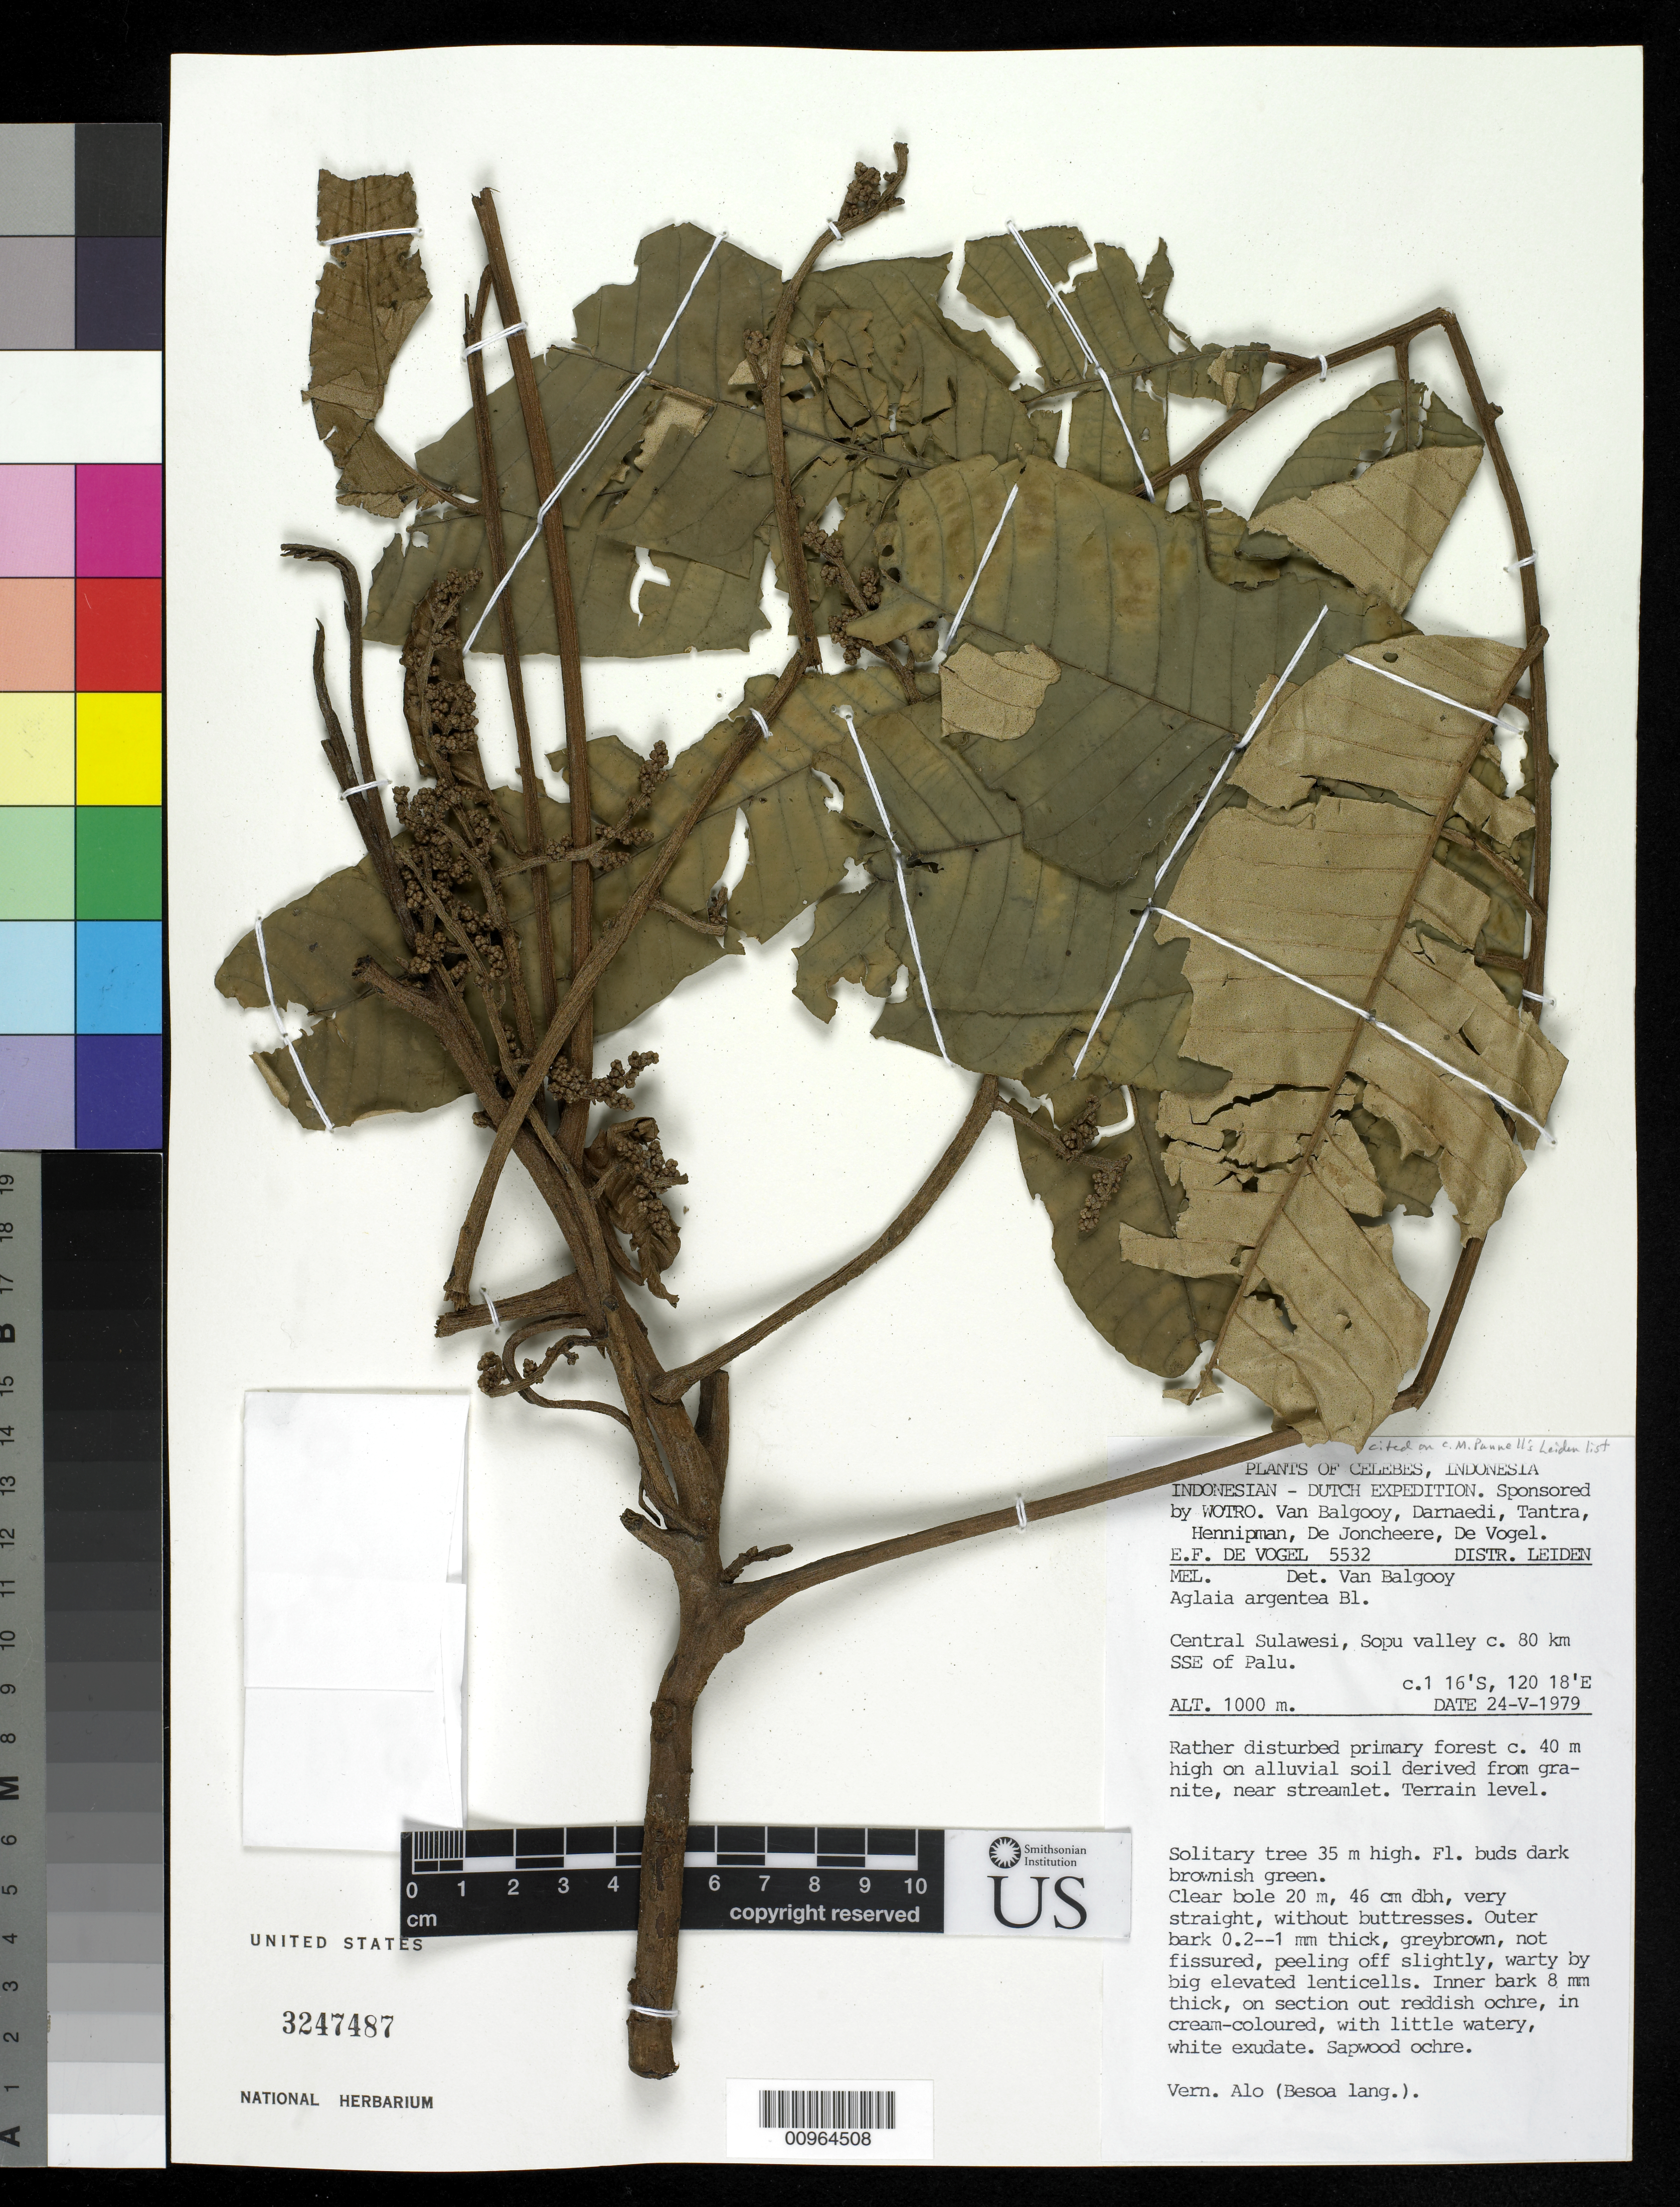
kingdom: Plantae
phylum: Tracheophyta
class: Magnoliopsida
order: Sapindales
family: Meliaceae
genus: Aglaia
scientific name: Aglaia argentea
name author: Blume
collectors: E. F. de Vogel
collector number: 5532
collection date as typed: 24 May 1979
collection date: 1979-05-24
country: Indonesia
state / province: Sulawesi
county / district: Sulawesi Tengah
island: Sulawesi [Celebes]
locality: Central Sulawesi, Sopu valley c. 80 km SSE of Palu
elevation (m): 1000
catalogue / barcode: US 3247487